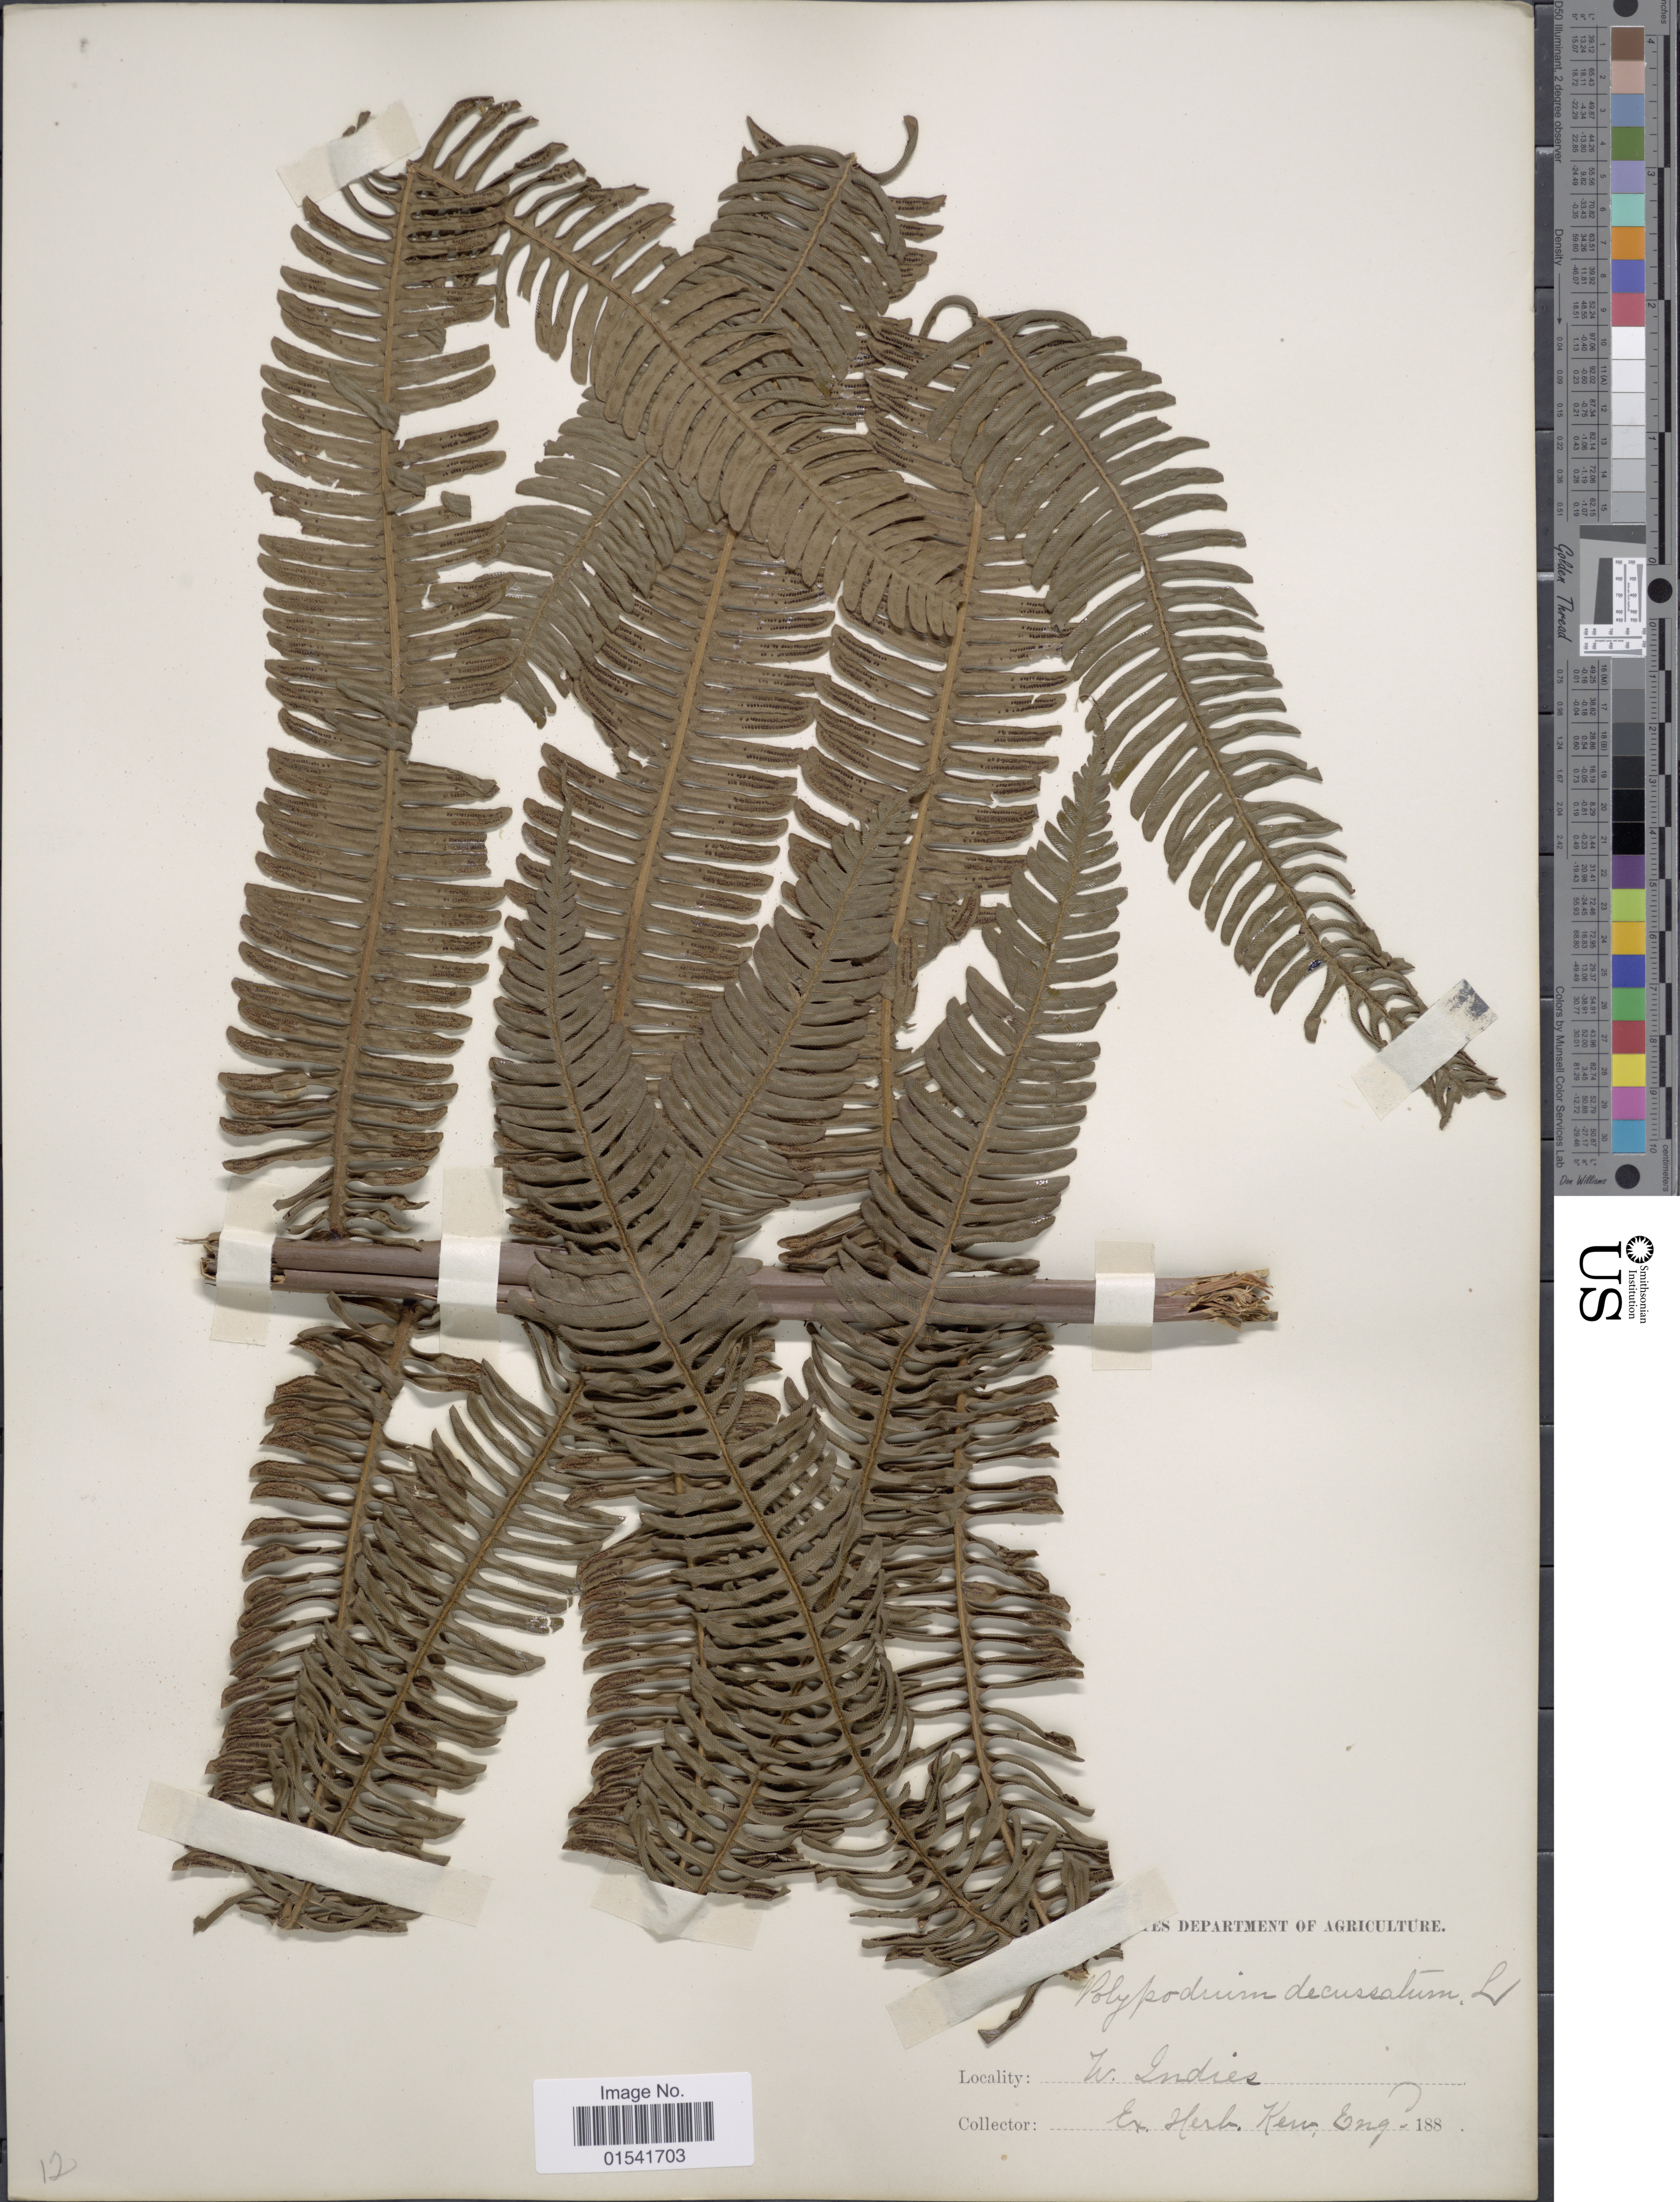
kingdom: Plantae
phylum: Tracheophyta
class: Polypodiopsida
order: Polypodiales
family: Thelypteridaceae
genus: Steiropteris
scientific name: Steiropteris decussata (L.) comb. nov., ined. 2015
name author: (L.)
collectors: ex herb. Kew. Eng.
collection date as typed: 188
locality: W. Indies